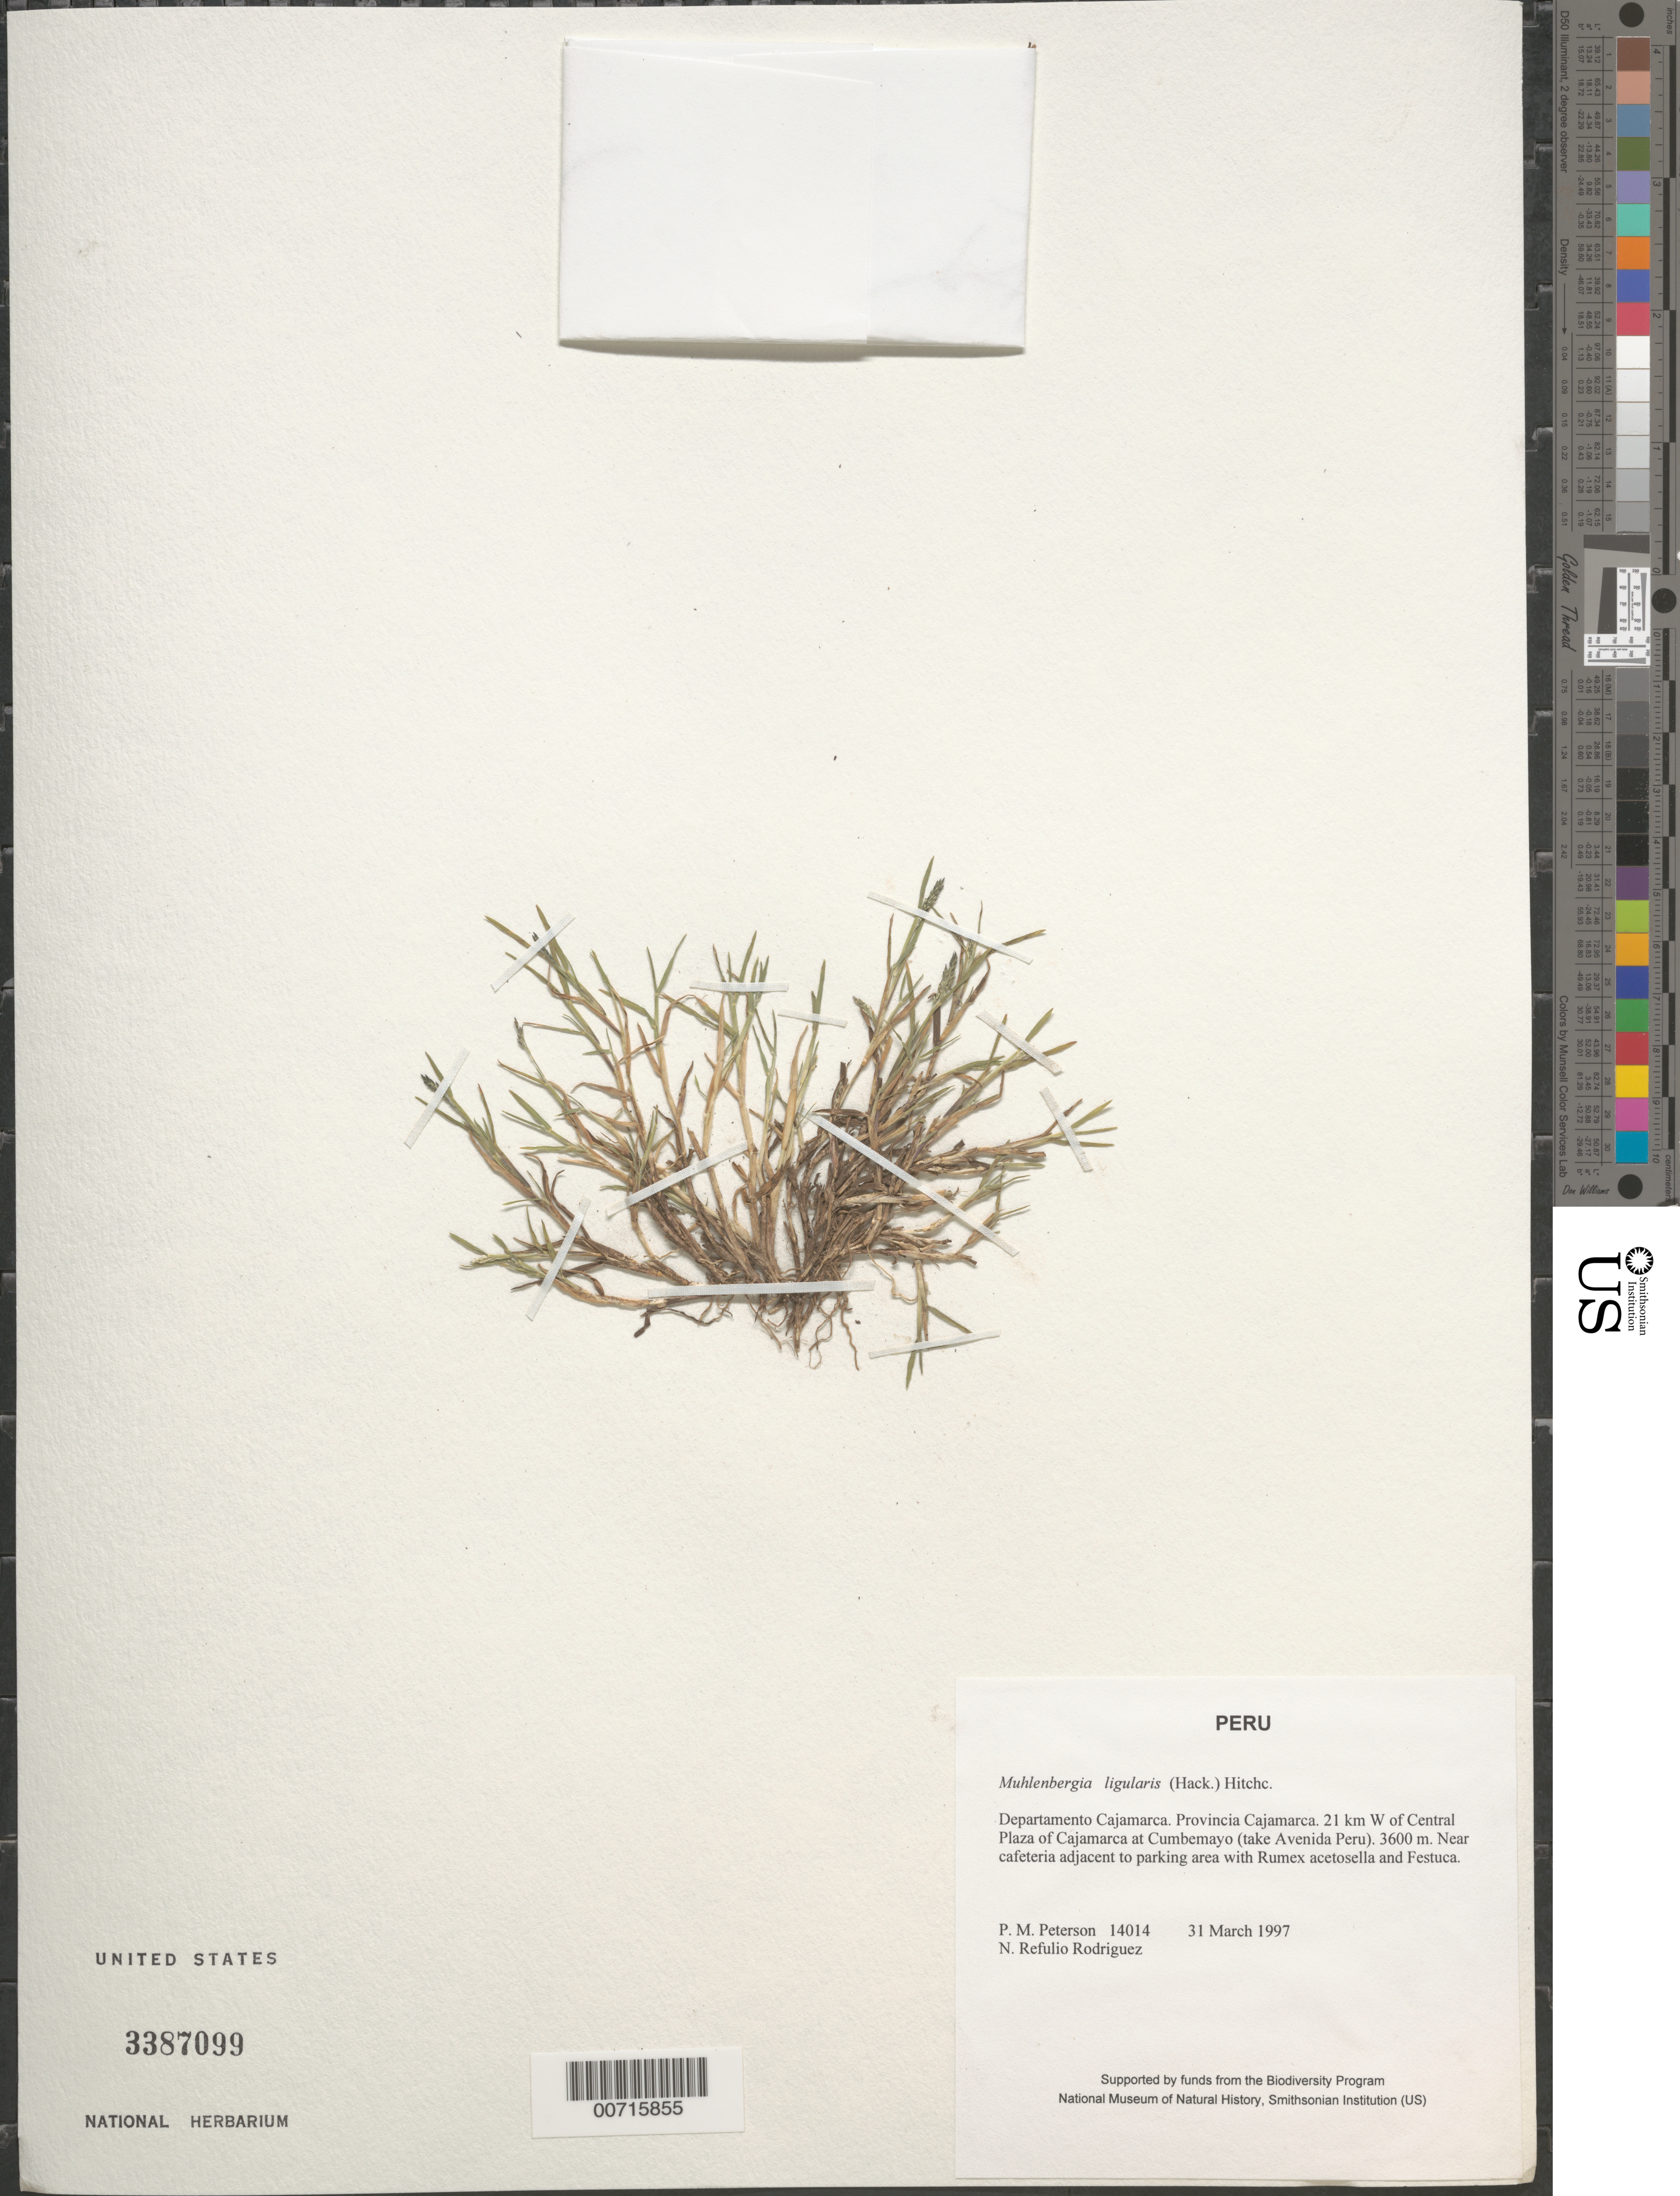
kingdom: Plantae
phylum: Tracheophyta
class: Liliopsida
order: Poales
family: Poaceae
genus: Muhlenbergia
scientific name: Muhlenbergia ligularis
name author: (Hack.) Hitchc.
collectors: P. M. Peterson & N. Refulio-Rodríguez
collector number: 14014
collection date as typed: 31 Mar 1997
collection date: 1997-03-31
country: Peru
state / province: Cajamarca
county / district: Cajamarca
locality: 21 km W of Central Plaza of Cajamarca at Cumbemayo (take Avenida Peru).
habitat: Near cafeteria adjacent to parking area with Rumex acetosella and Festuca.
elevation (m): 3600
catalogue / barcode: US 3387099